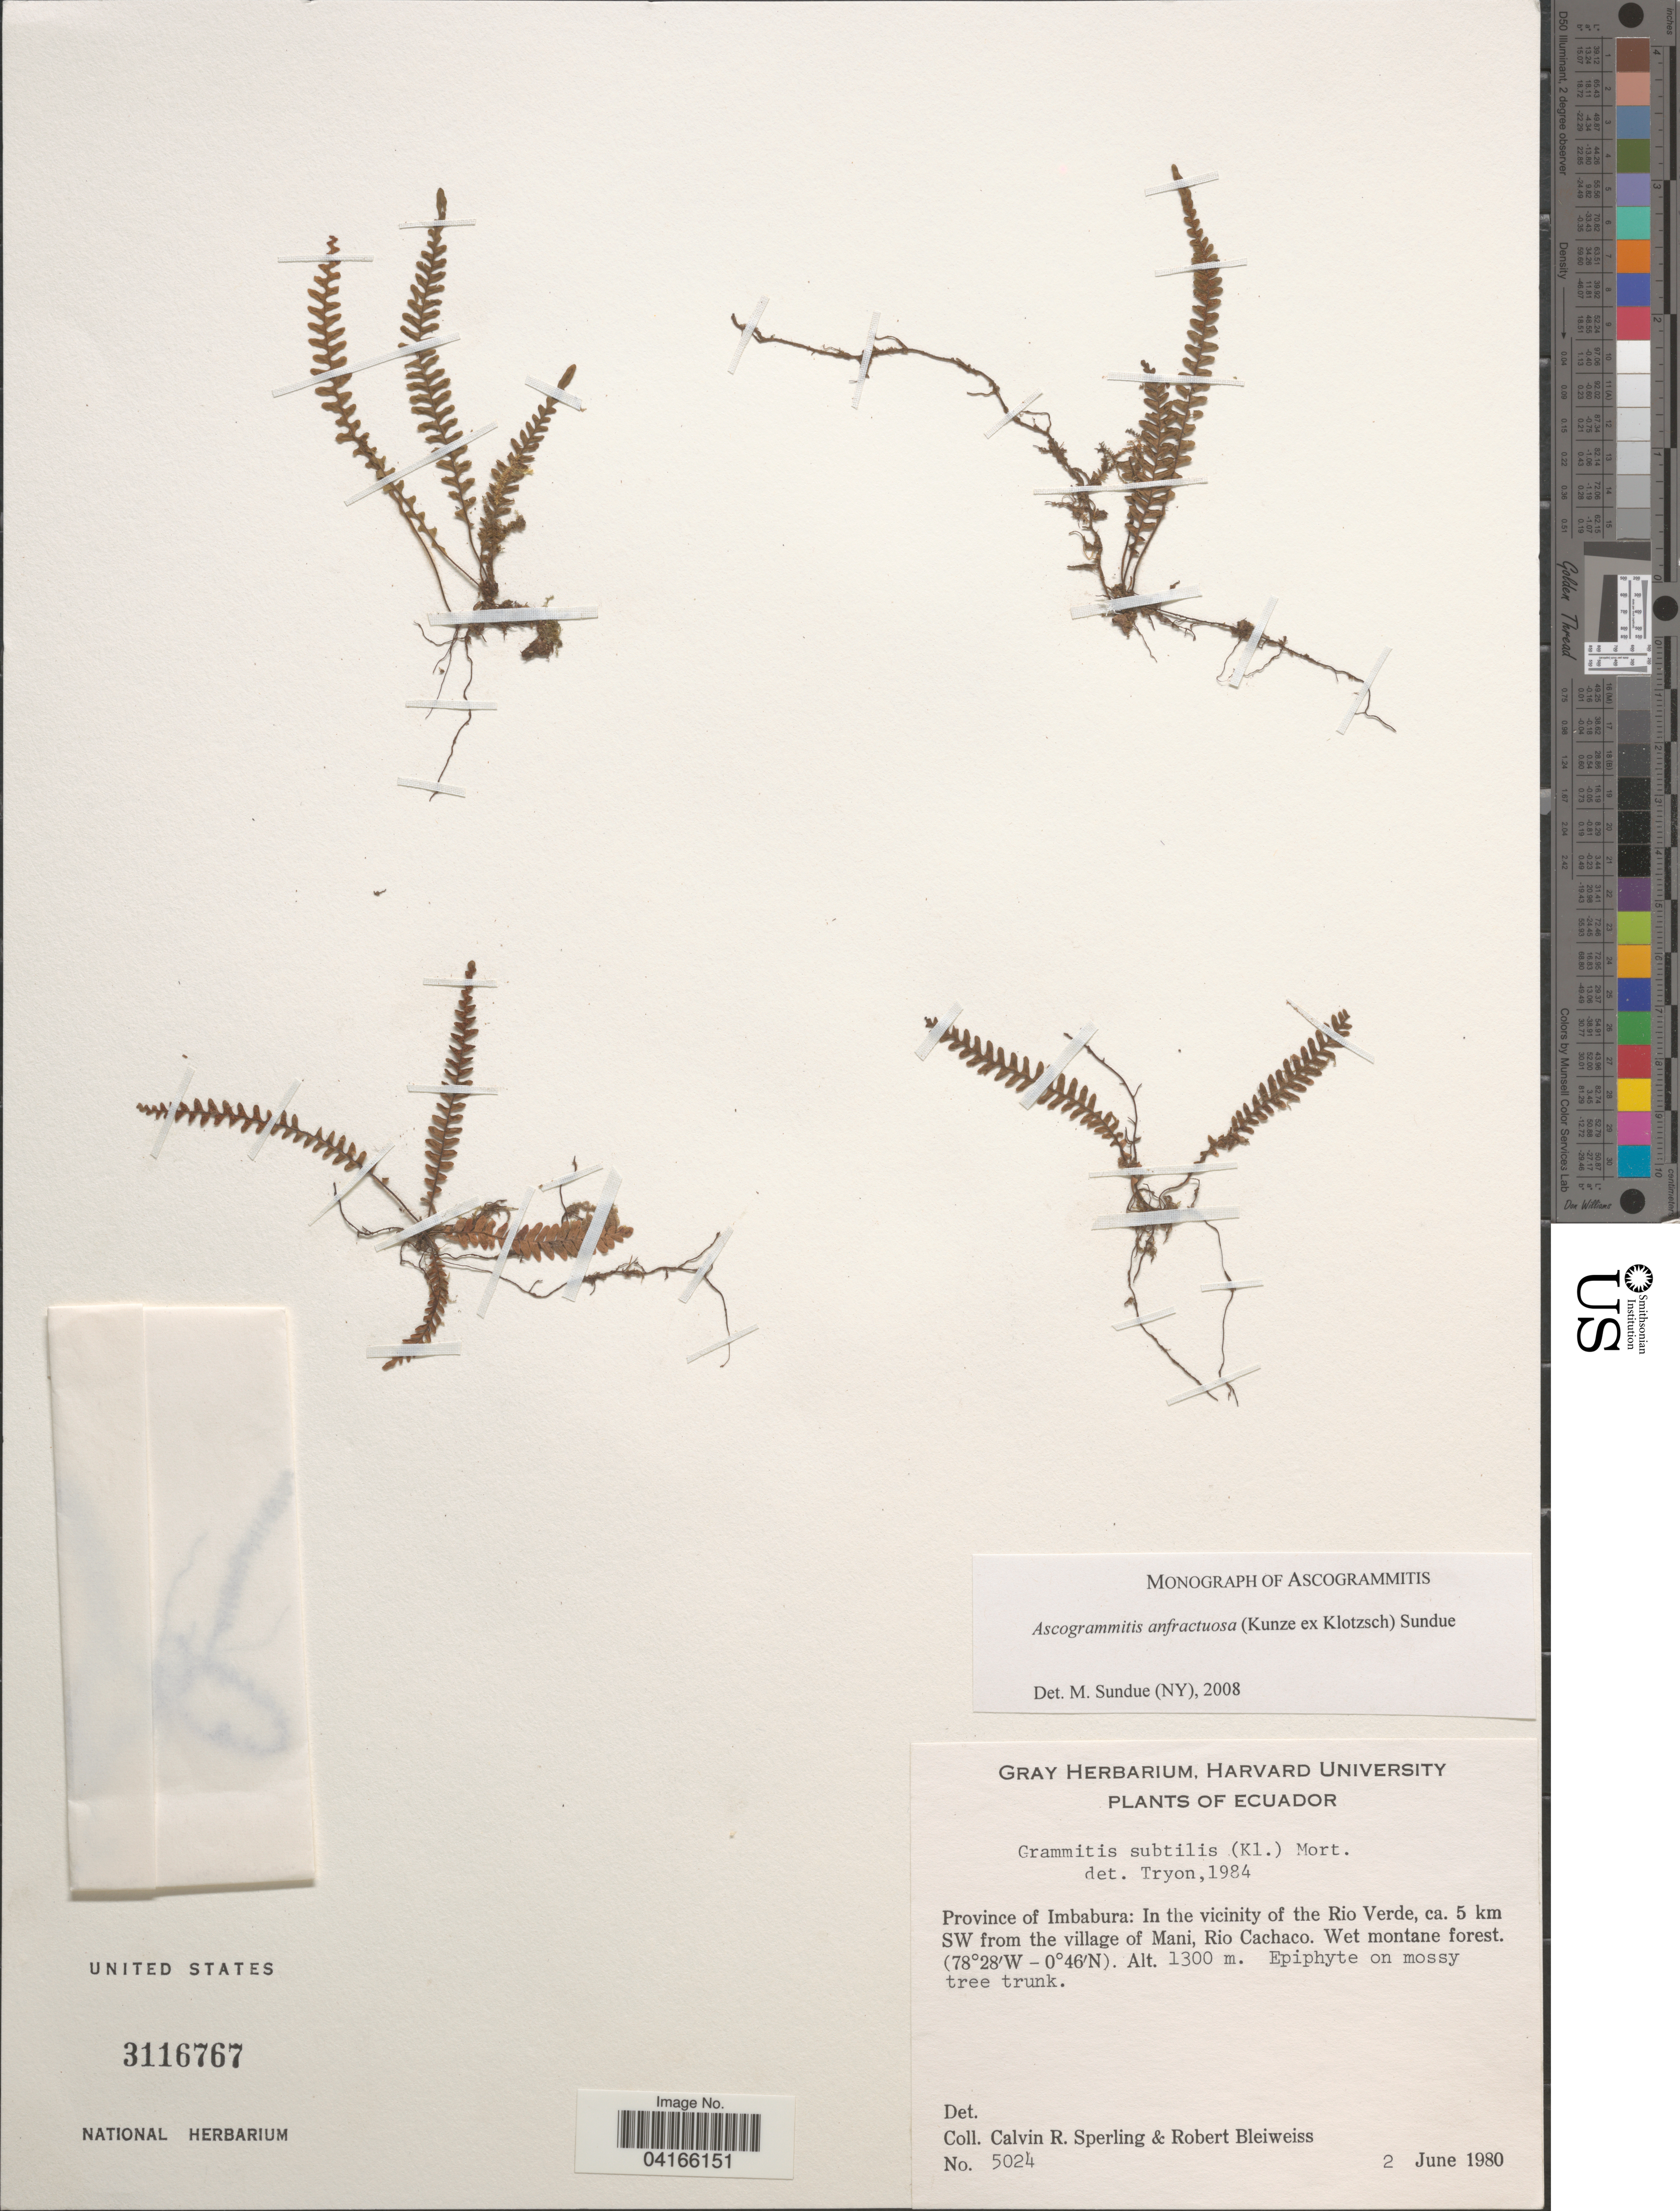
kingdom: Plantae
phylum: Tracheophyta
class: Polypodiopsida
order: Polypodiales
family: Polypodiaceae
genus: Ascogrammitis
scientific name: Ascogrammitis anfractuosa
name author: (Kunze ex Klotzsch) Sundue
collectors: C. R. Sperling & R. Bleiweiss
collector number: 5024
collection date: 1980-06-02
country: Ecuador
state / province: Imbabura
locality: In the vicinity of the Rio Verde, ca. 5 km SW from the village of Mani, Rio Cachaco.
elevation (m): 1300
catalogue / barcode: US 3116767